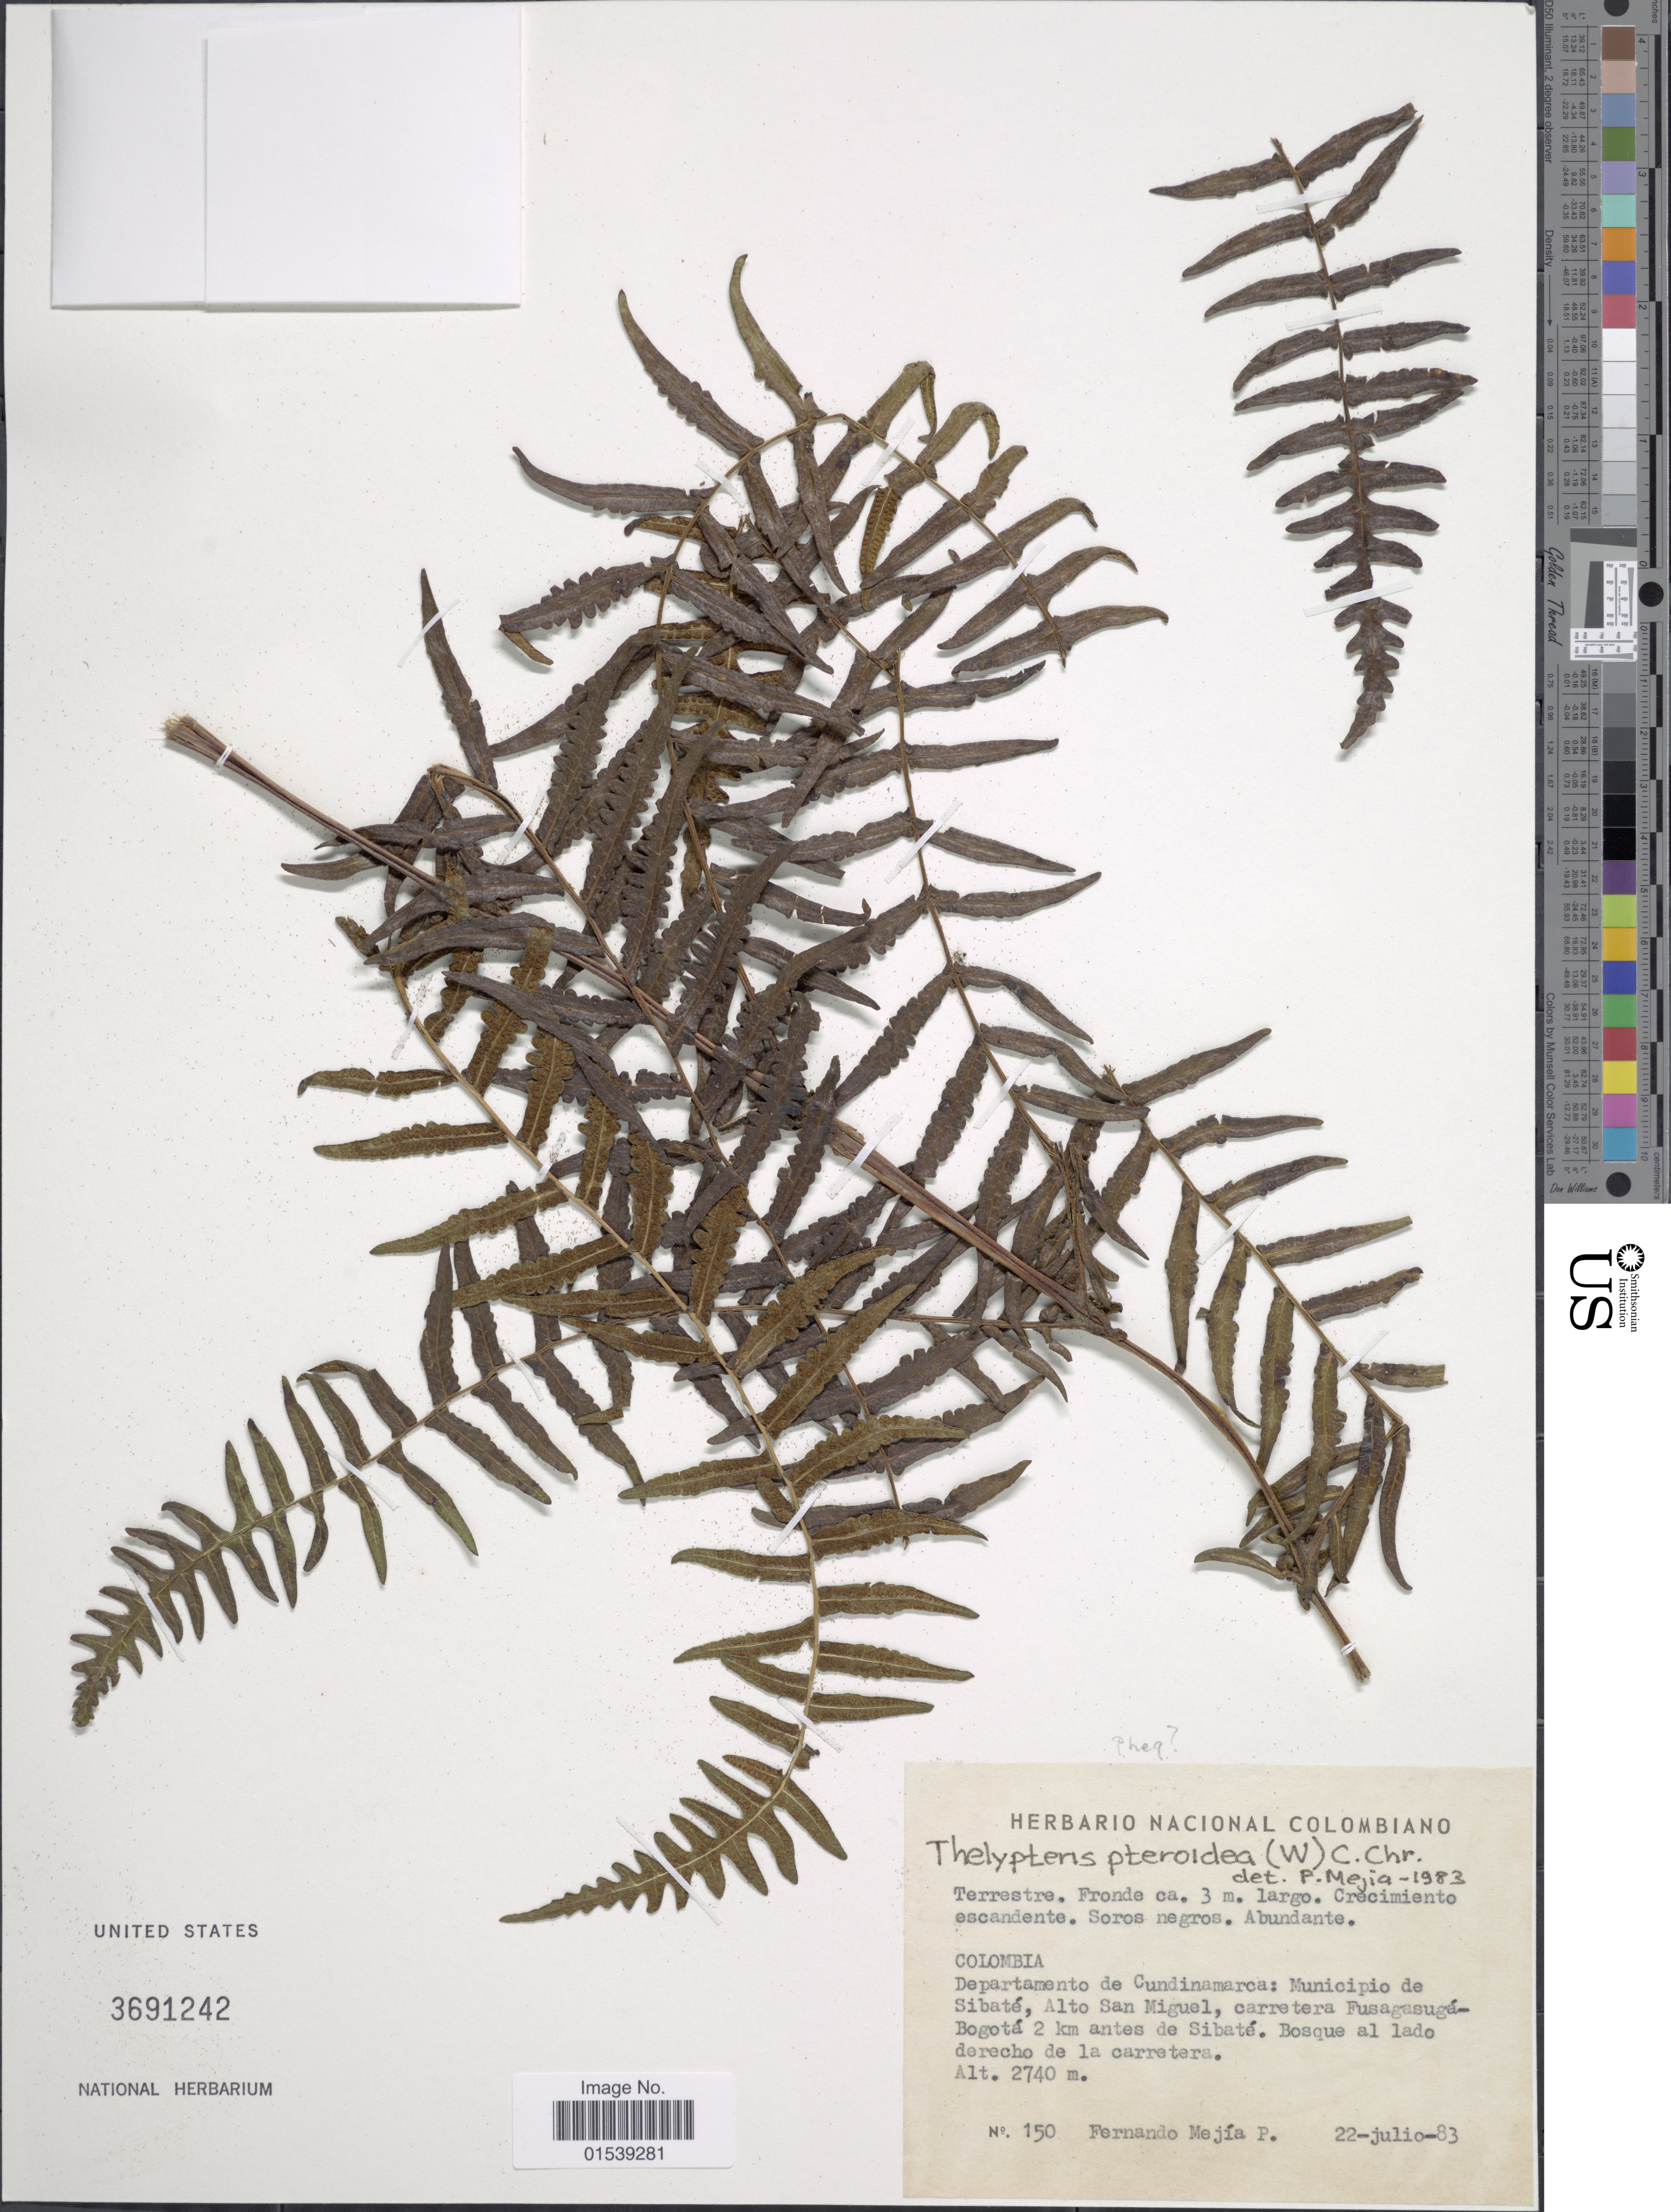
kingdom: Plantae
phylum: Tracheophyta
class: Polypodiopsida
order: Polypodiales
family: Thelypteridaceae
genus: Amauropelta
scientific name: Amauropelta pteroidea (Klotzsch) comb. nov., ined 2015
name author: (Klotzsch)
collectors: F. Mejía P.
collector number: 150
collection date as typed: Transcribed d/m/y: 22/7/83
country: Colombia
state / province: Cundinamarca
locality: Departamento de Cundinamarca: Municipio de Sibaté, Alto San Miguel, carretera Fusagasugá-Bogotá 2 km antes de Sibaté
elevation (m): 2740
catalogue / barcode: US 3691242